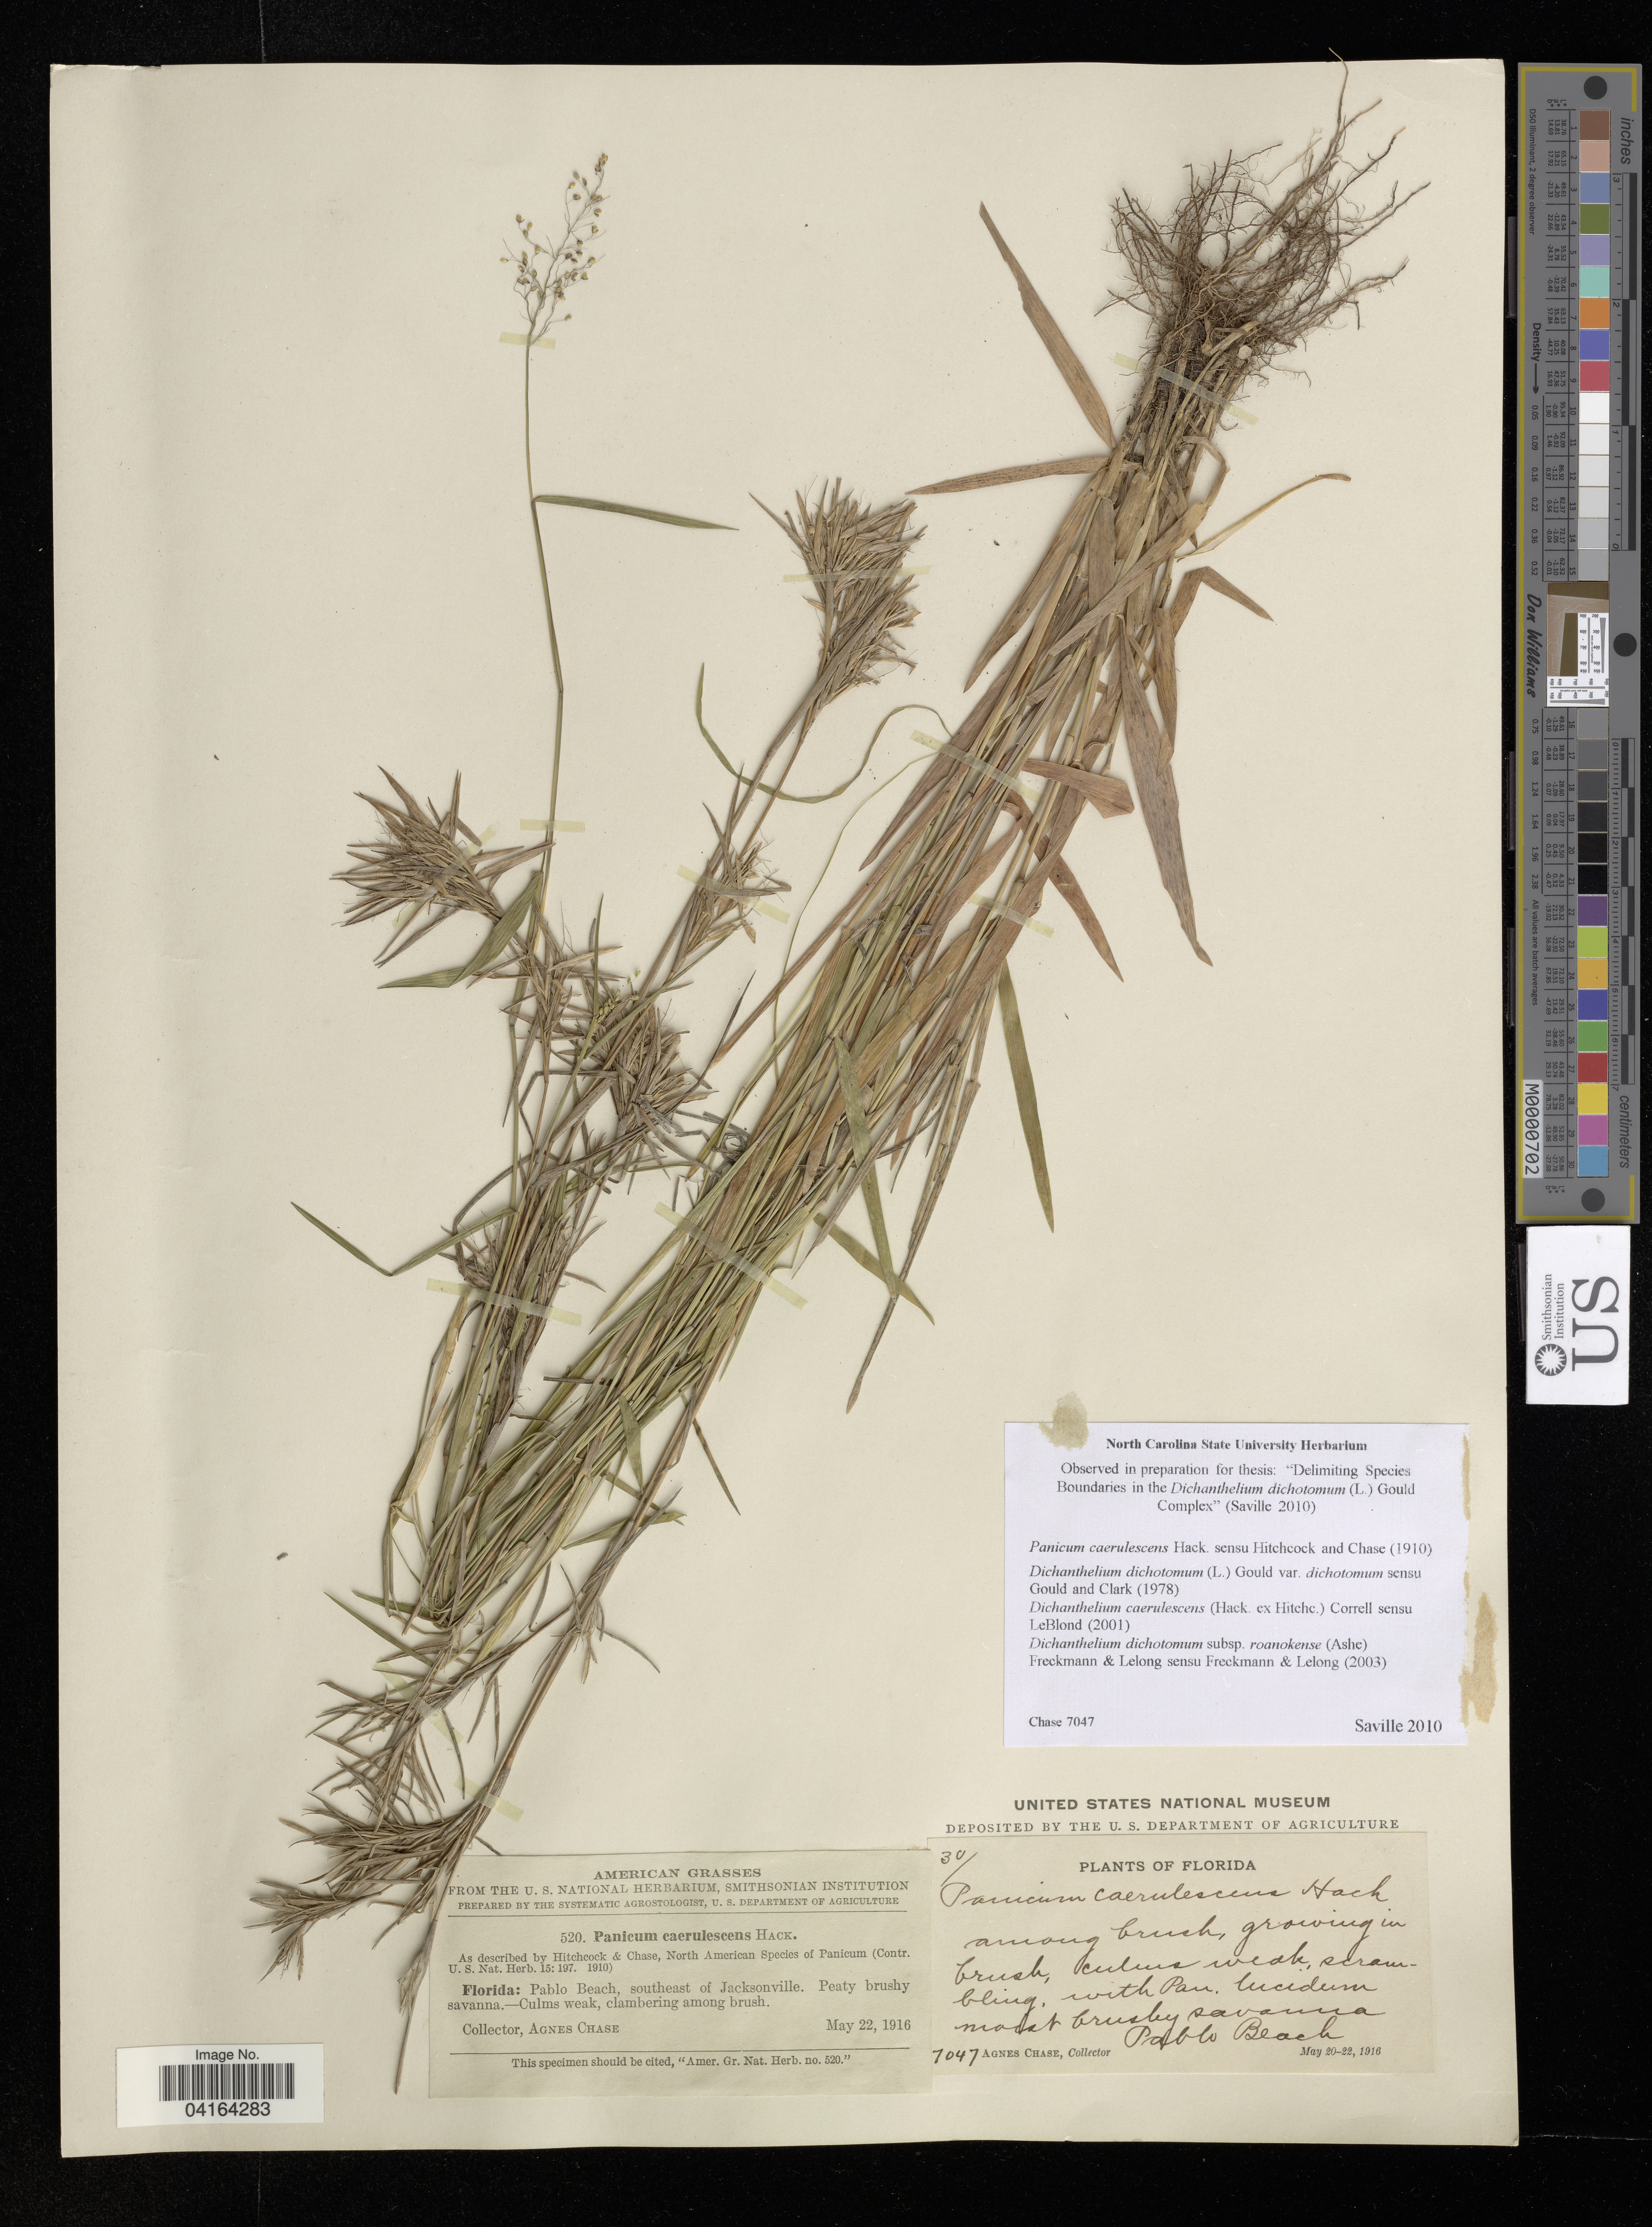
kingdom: Plantae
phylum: Tracheophyta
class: Liliopsida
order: Poales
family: Poaceae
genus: Dichanthelium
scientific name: Dichanthelium dichotomum subsp. roanokense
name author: (Ashe) LeBlond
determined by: Saville, A. C., (NCSC), North Carolina State University (UNITED STATES)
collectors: A. Chase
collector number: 7047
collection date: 1916-05-20/1916-05-22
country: United States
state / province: Florida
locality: Pablo Beach, southeast of Jacksonville.